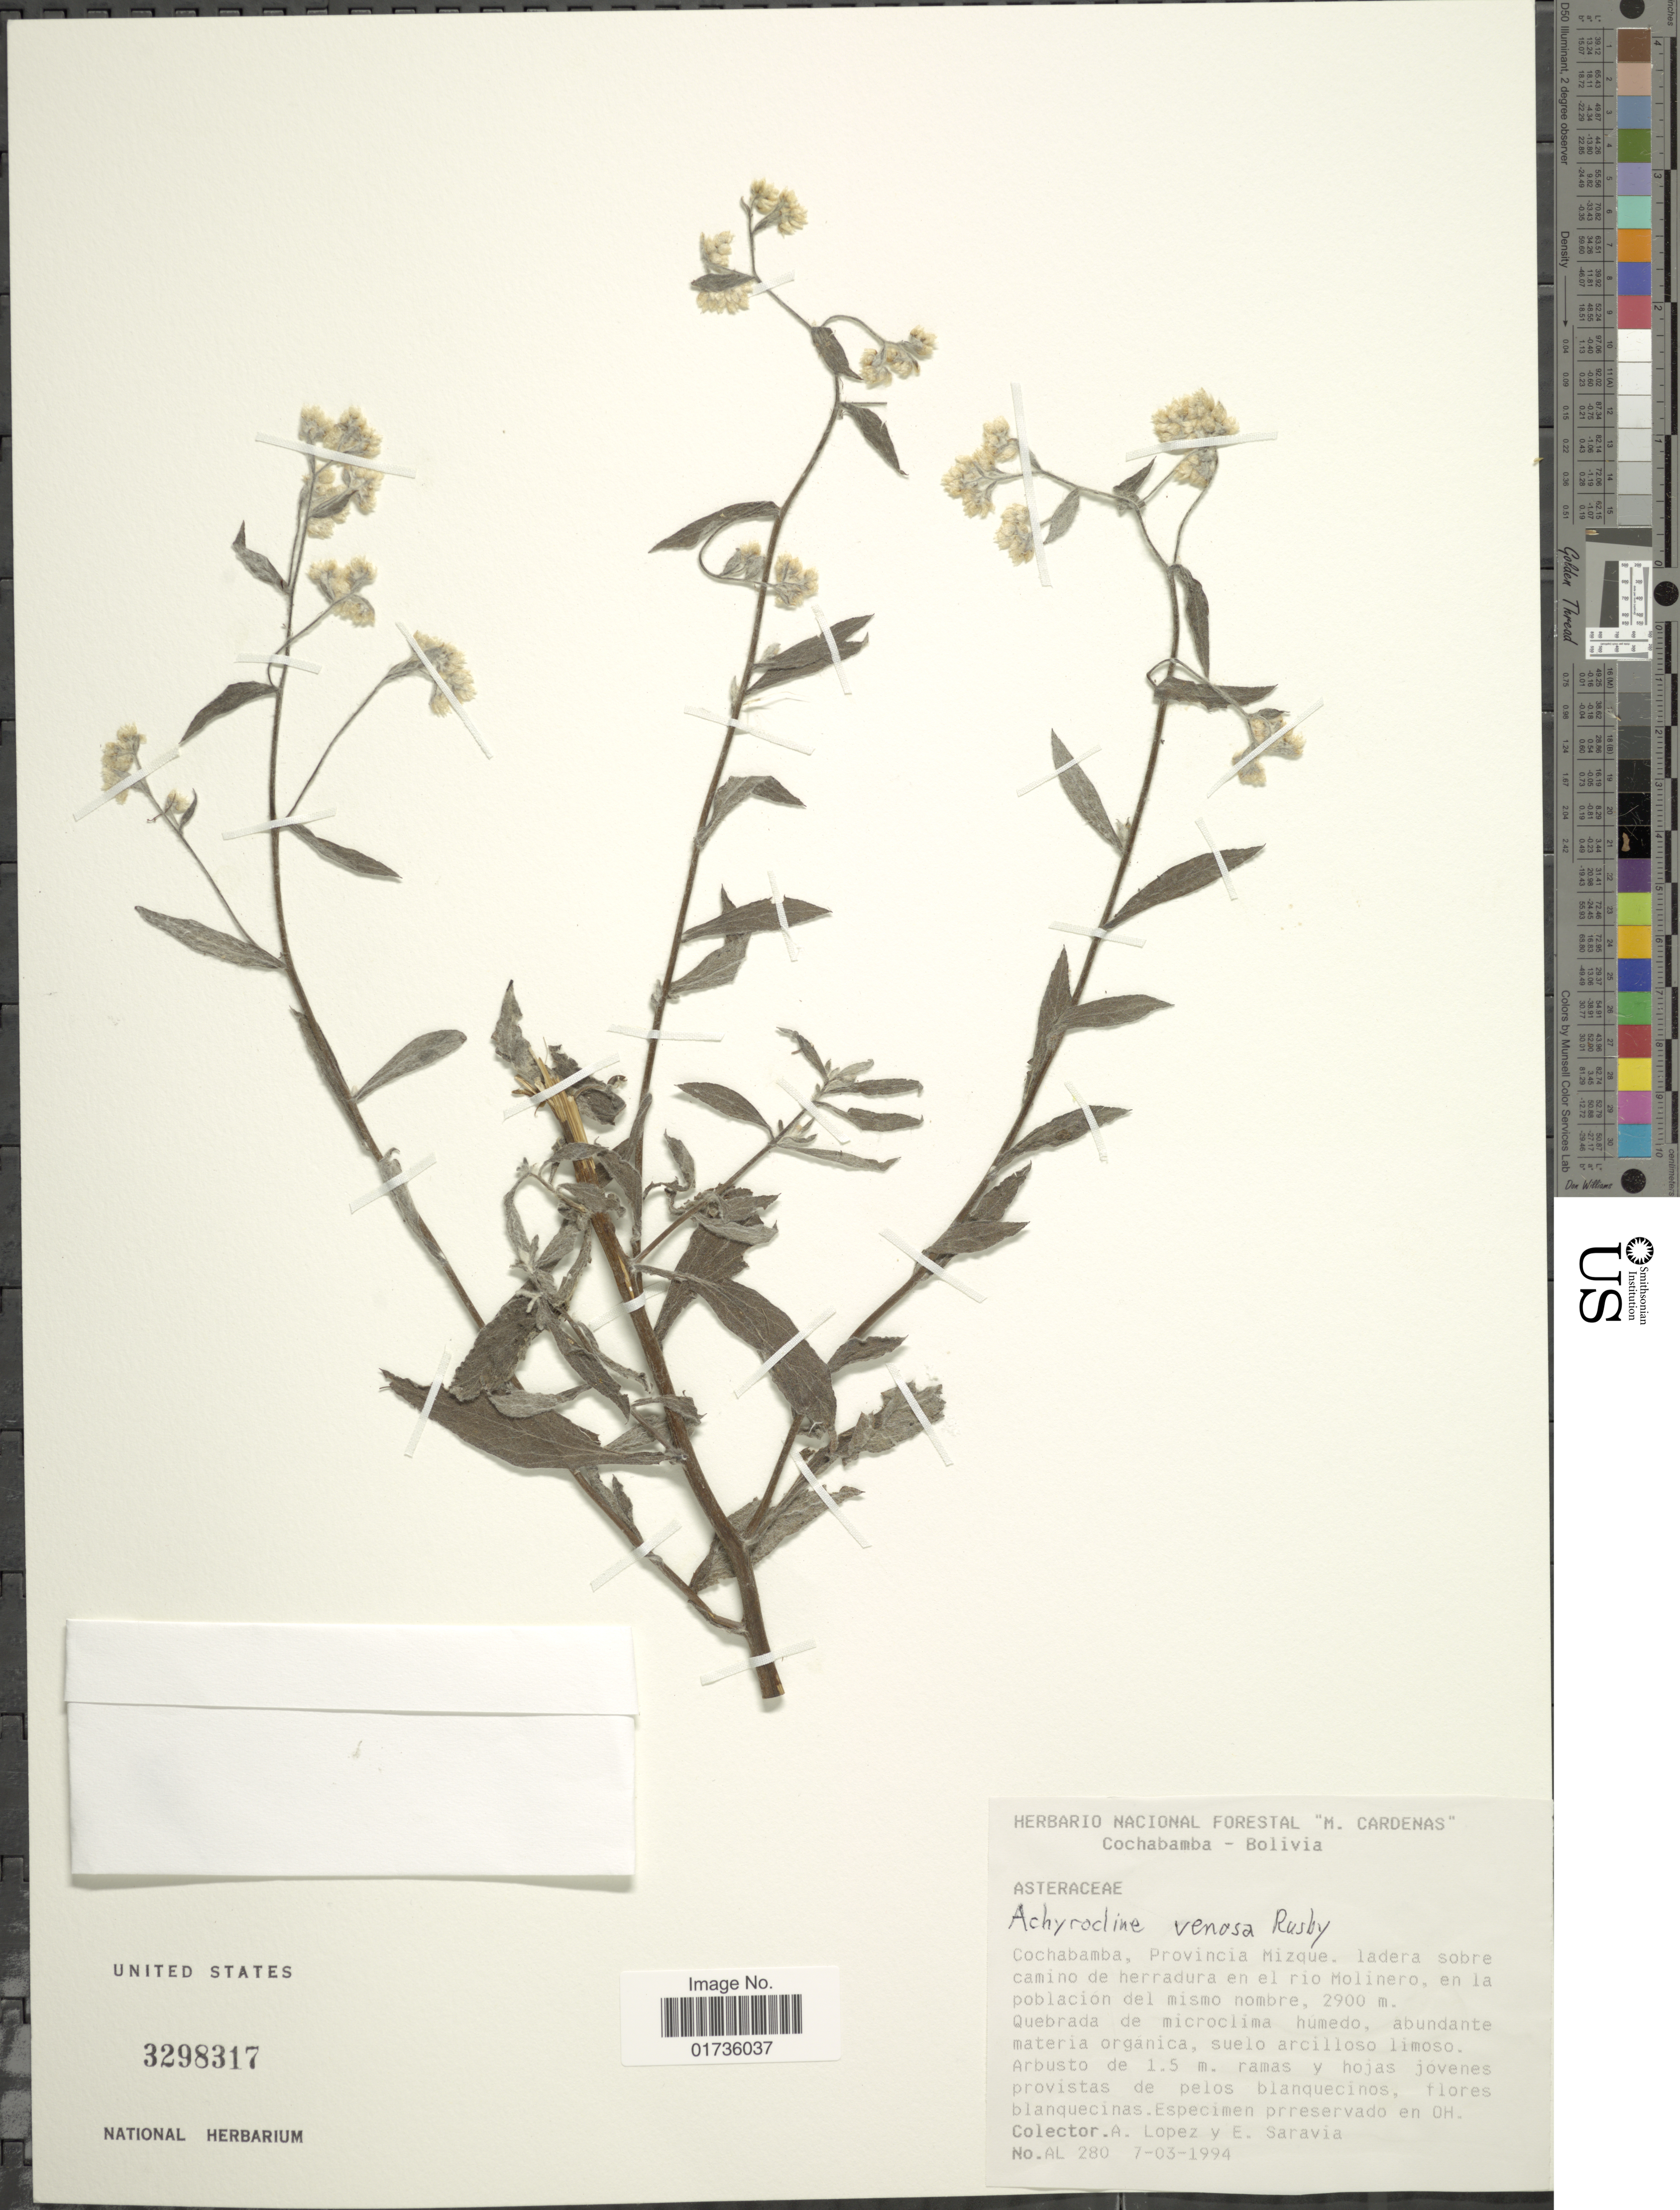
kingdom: Plantae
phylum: Tracheophyta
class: Magnoliopsida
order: Asterales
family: Asteraceae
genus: Achyrocline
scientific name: Achyrocline venosa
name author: Rusby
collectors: A. Lopez & E. Saravia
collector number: AL 280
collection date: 1994-03-07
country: Bolivia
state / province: Cochabamba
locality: Province Mizque, ladera sobre camino de herradura en el rio Molinero, en la poblacion del mismo nombre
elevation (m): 2900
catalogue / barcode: US 3298317